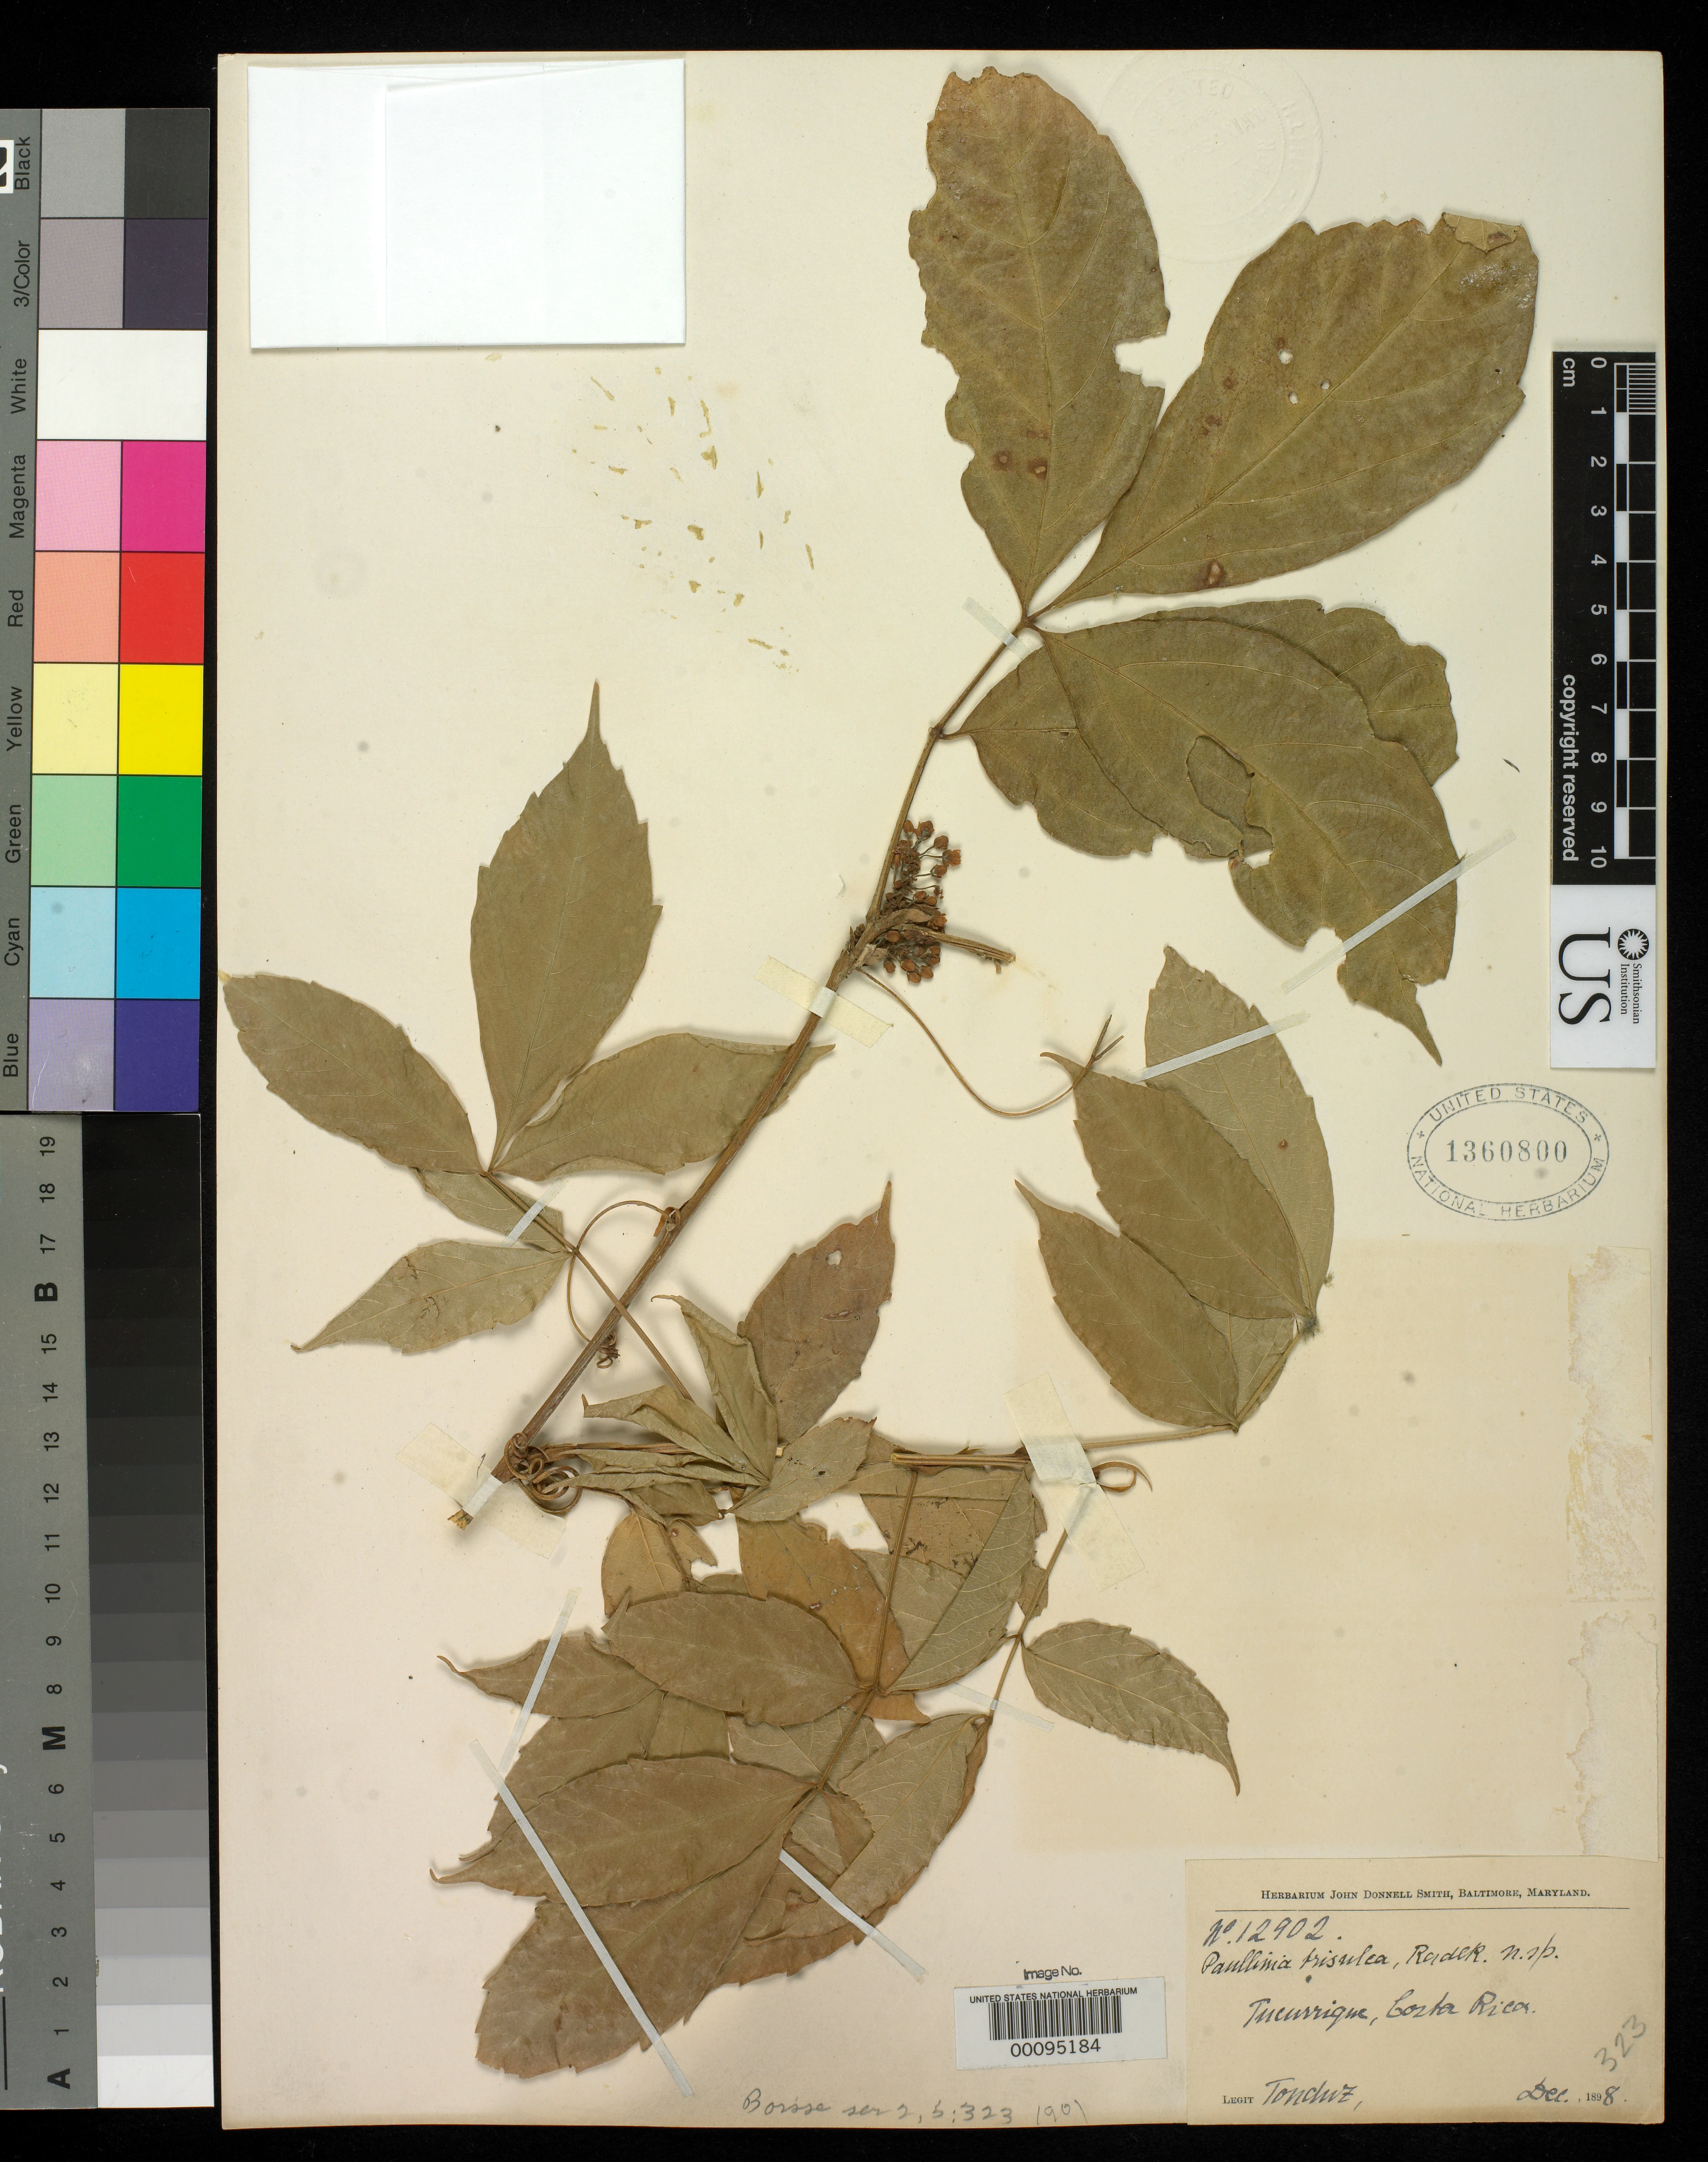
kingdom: Plantae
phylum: Tracheophyta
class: Magnoliopsida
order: Sapindales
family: Sapindaceae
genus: Paullinia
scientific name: Paullinia trisulca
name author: Radlk.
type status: Isotype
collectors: A. Tonduz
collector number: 12902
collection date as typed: Dec 1898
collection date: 1898-12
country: Costa Rica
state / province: San José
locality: Las Vueltas, Tucurrique.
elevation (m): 650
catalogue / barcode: US 1360800